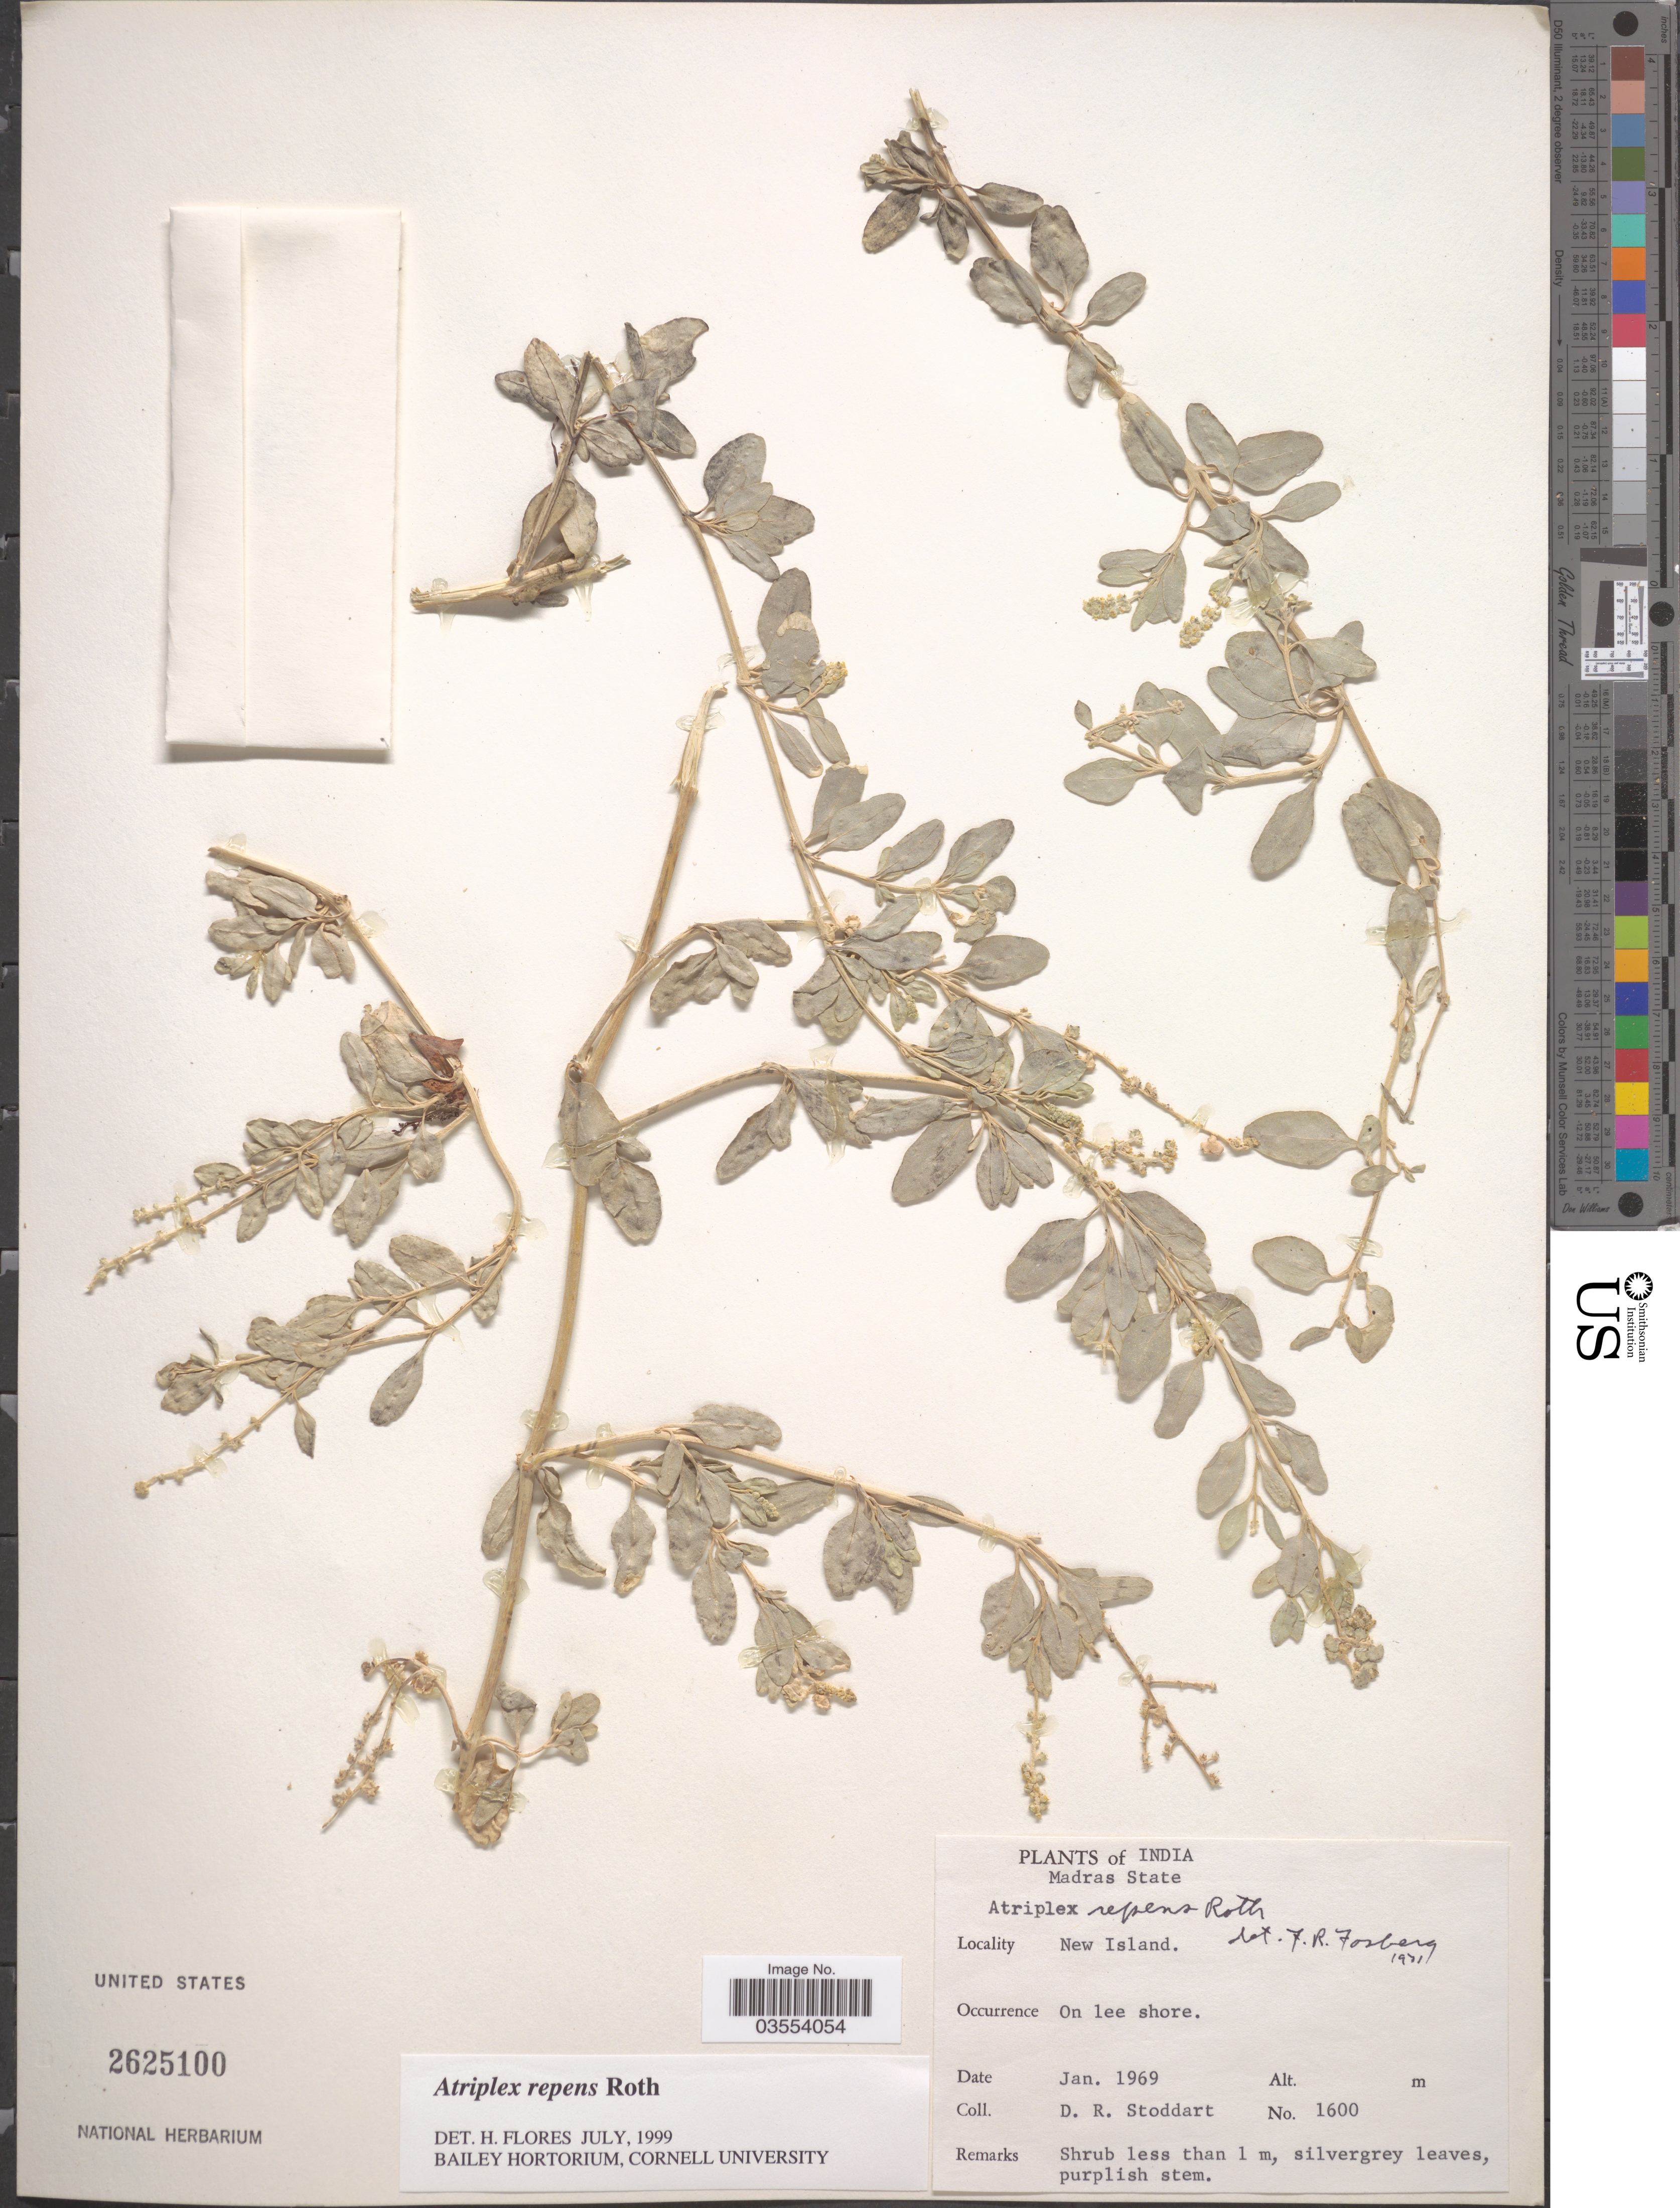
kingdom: Plantae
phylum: Tracheophyta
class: Magnoliopsida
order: Caryophyllales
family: Amaranthaceae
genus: Atriplex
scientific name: Atriplex repens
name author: Roth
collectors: D. R. Stoddart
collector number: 1600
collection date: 1969-01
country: India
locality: Madras State. New Island.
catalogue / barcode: US 2625100